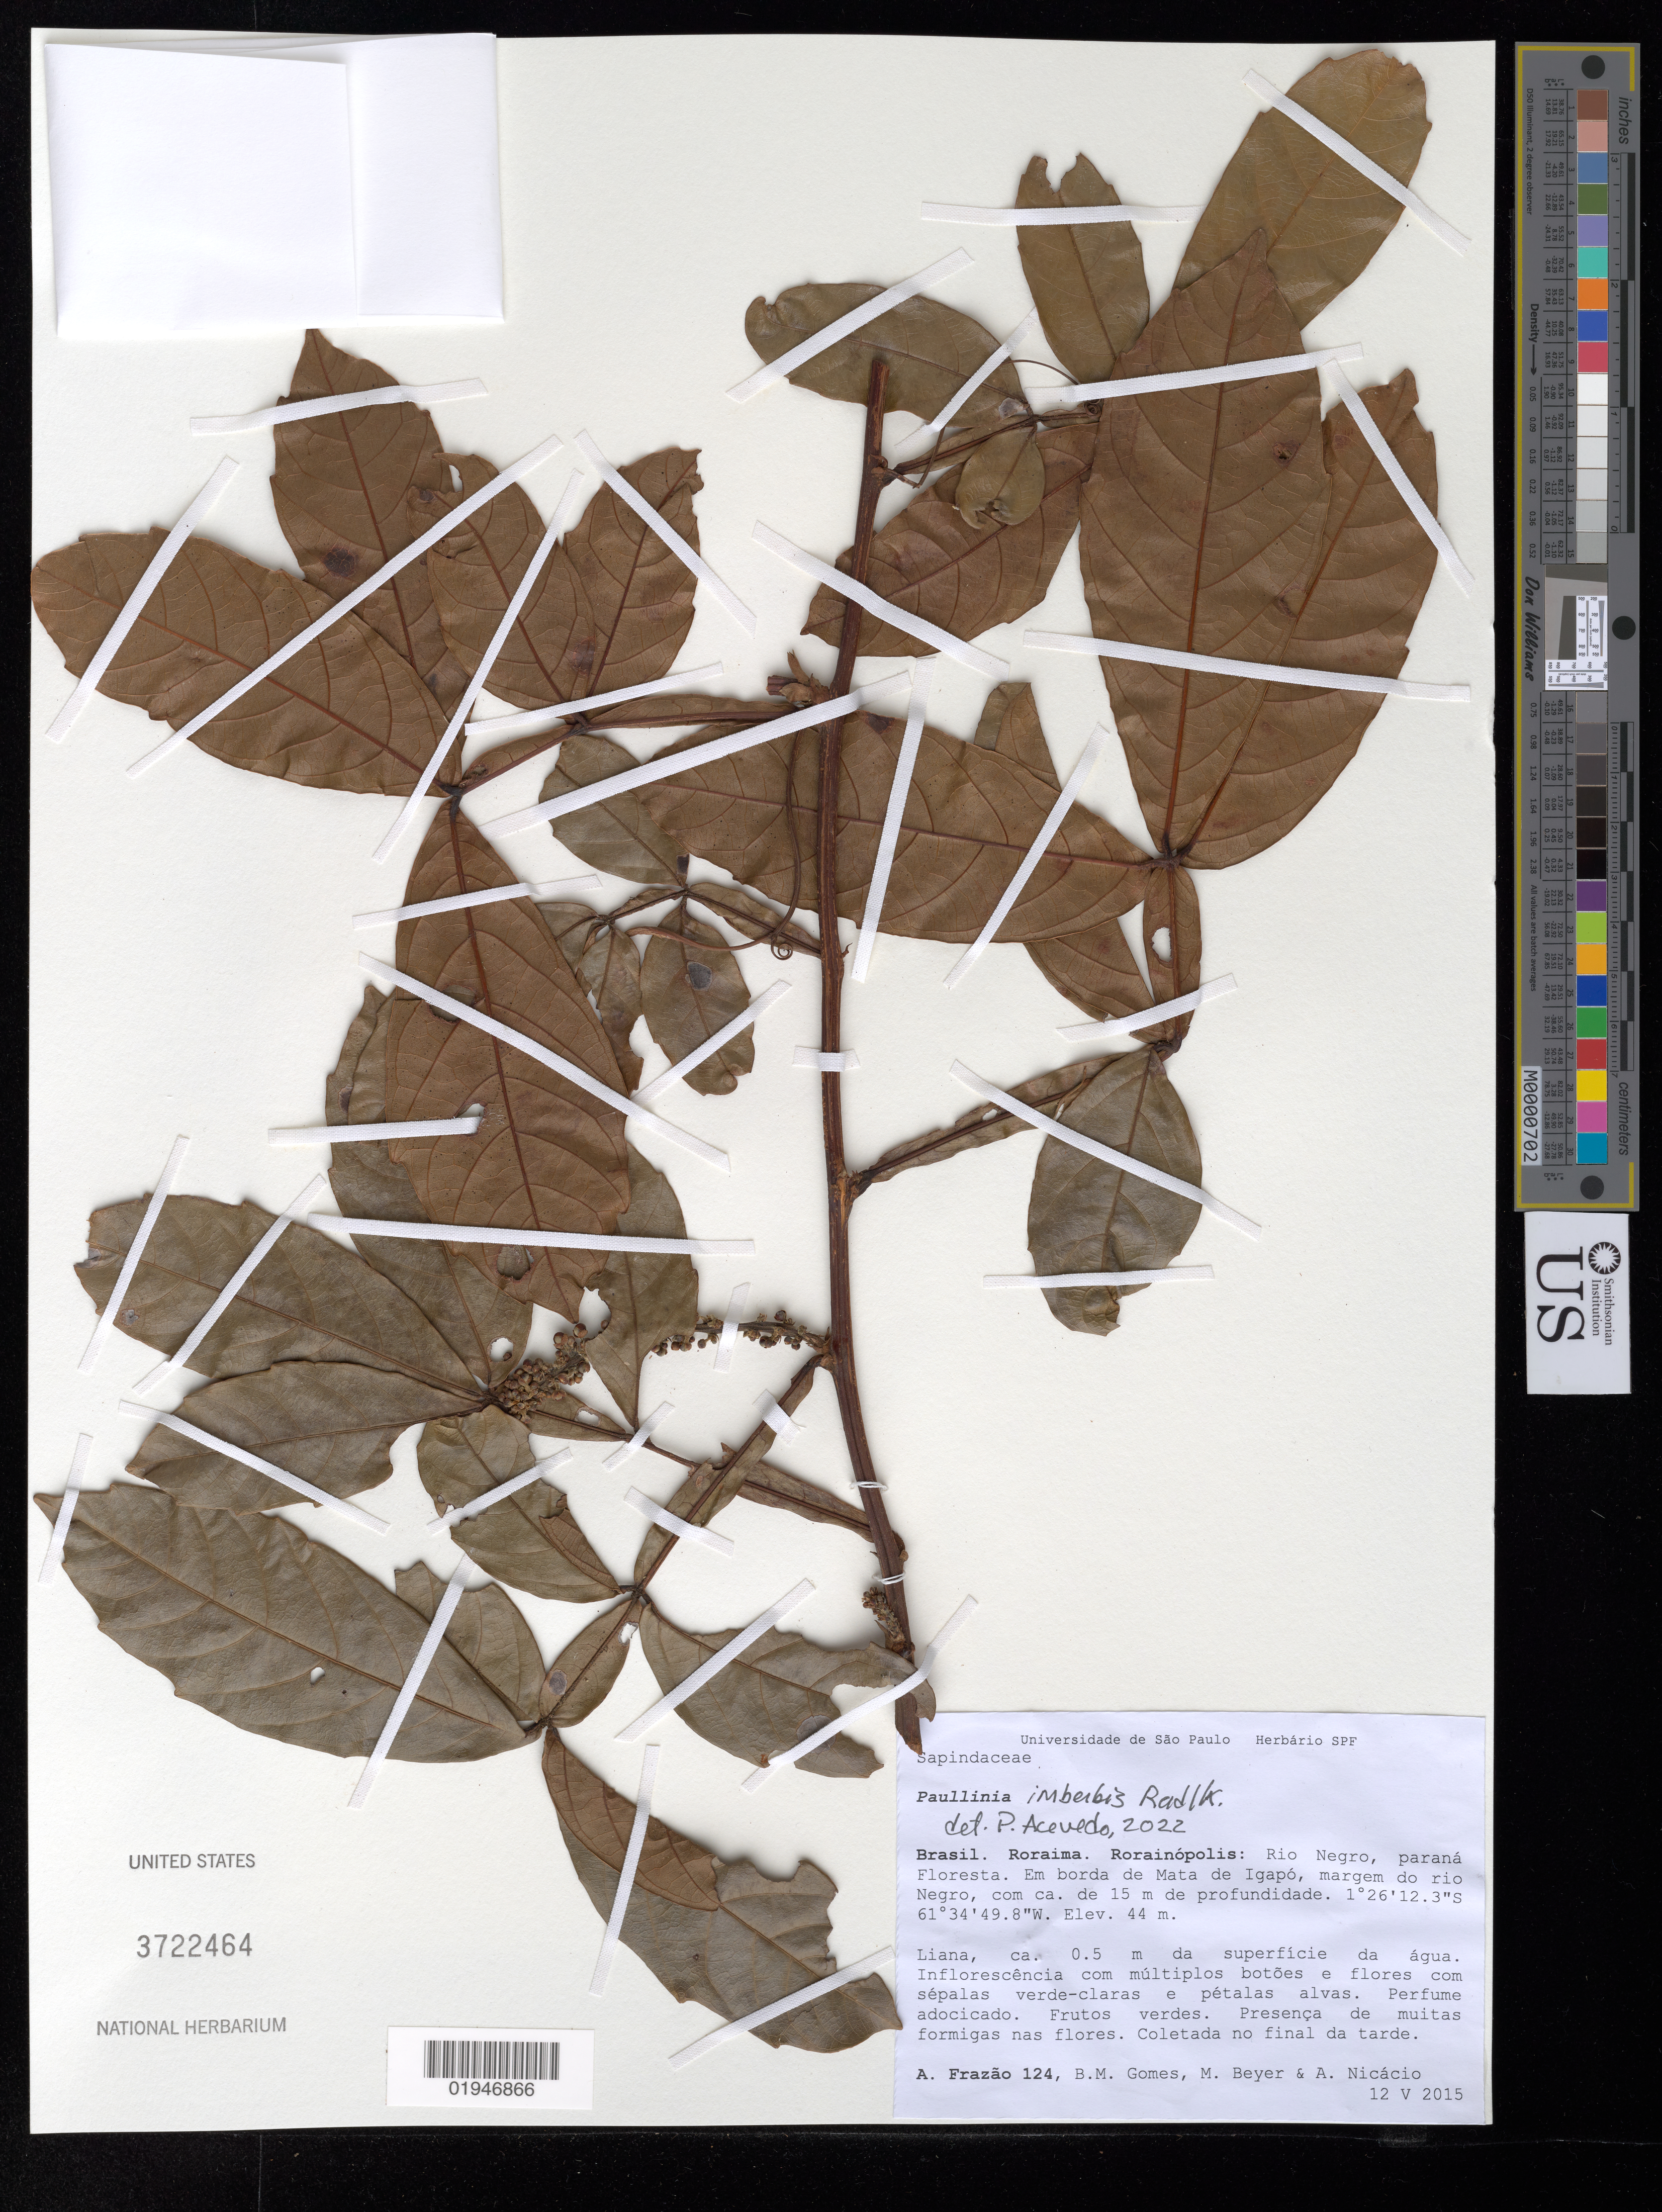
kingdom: Plantae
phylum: Tracheophyta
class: Magnoliopsida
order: Sapindales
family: Sapindaceae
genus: Paullinia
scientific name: Paullinia imberbis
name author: Radlk.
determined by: Acevedo-Rodríguez, P., (BOT), Smithsonian Institution - National Museum of Natural History (UNITED STATES)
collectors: A. Frazão, B. M. Gomes, M. Beyer & A. Nicácio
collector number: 124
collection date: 2015-05-12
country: Brazil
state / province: Roraima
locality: Rorainópolis. Rio Negro, paraná Floresta. Margem do rio Negro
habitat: Em borda de Mata de Igapó, margem do rio Negro, com ca. de 15 m de profundidade. Presença de muitas formigas nas flores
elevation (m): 44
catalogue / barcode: US 3722464